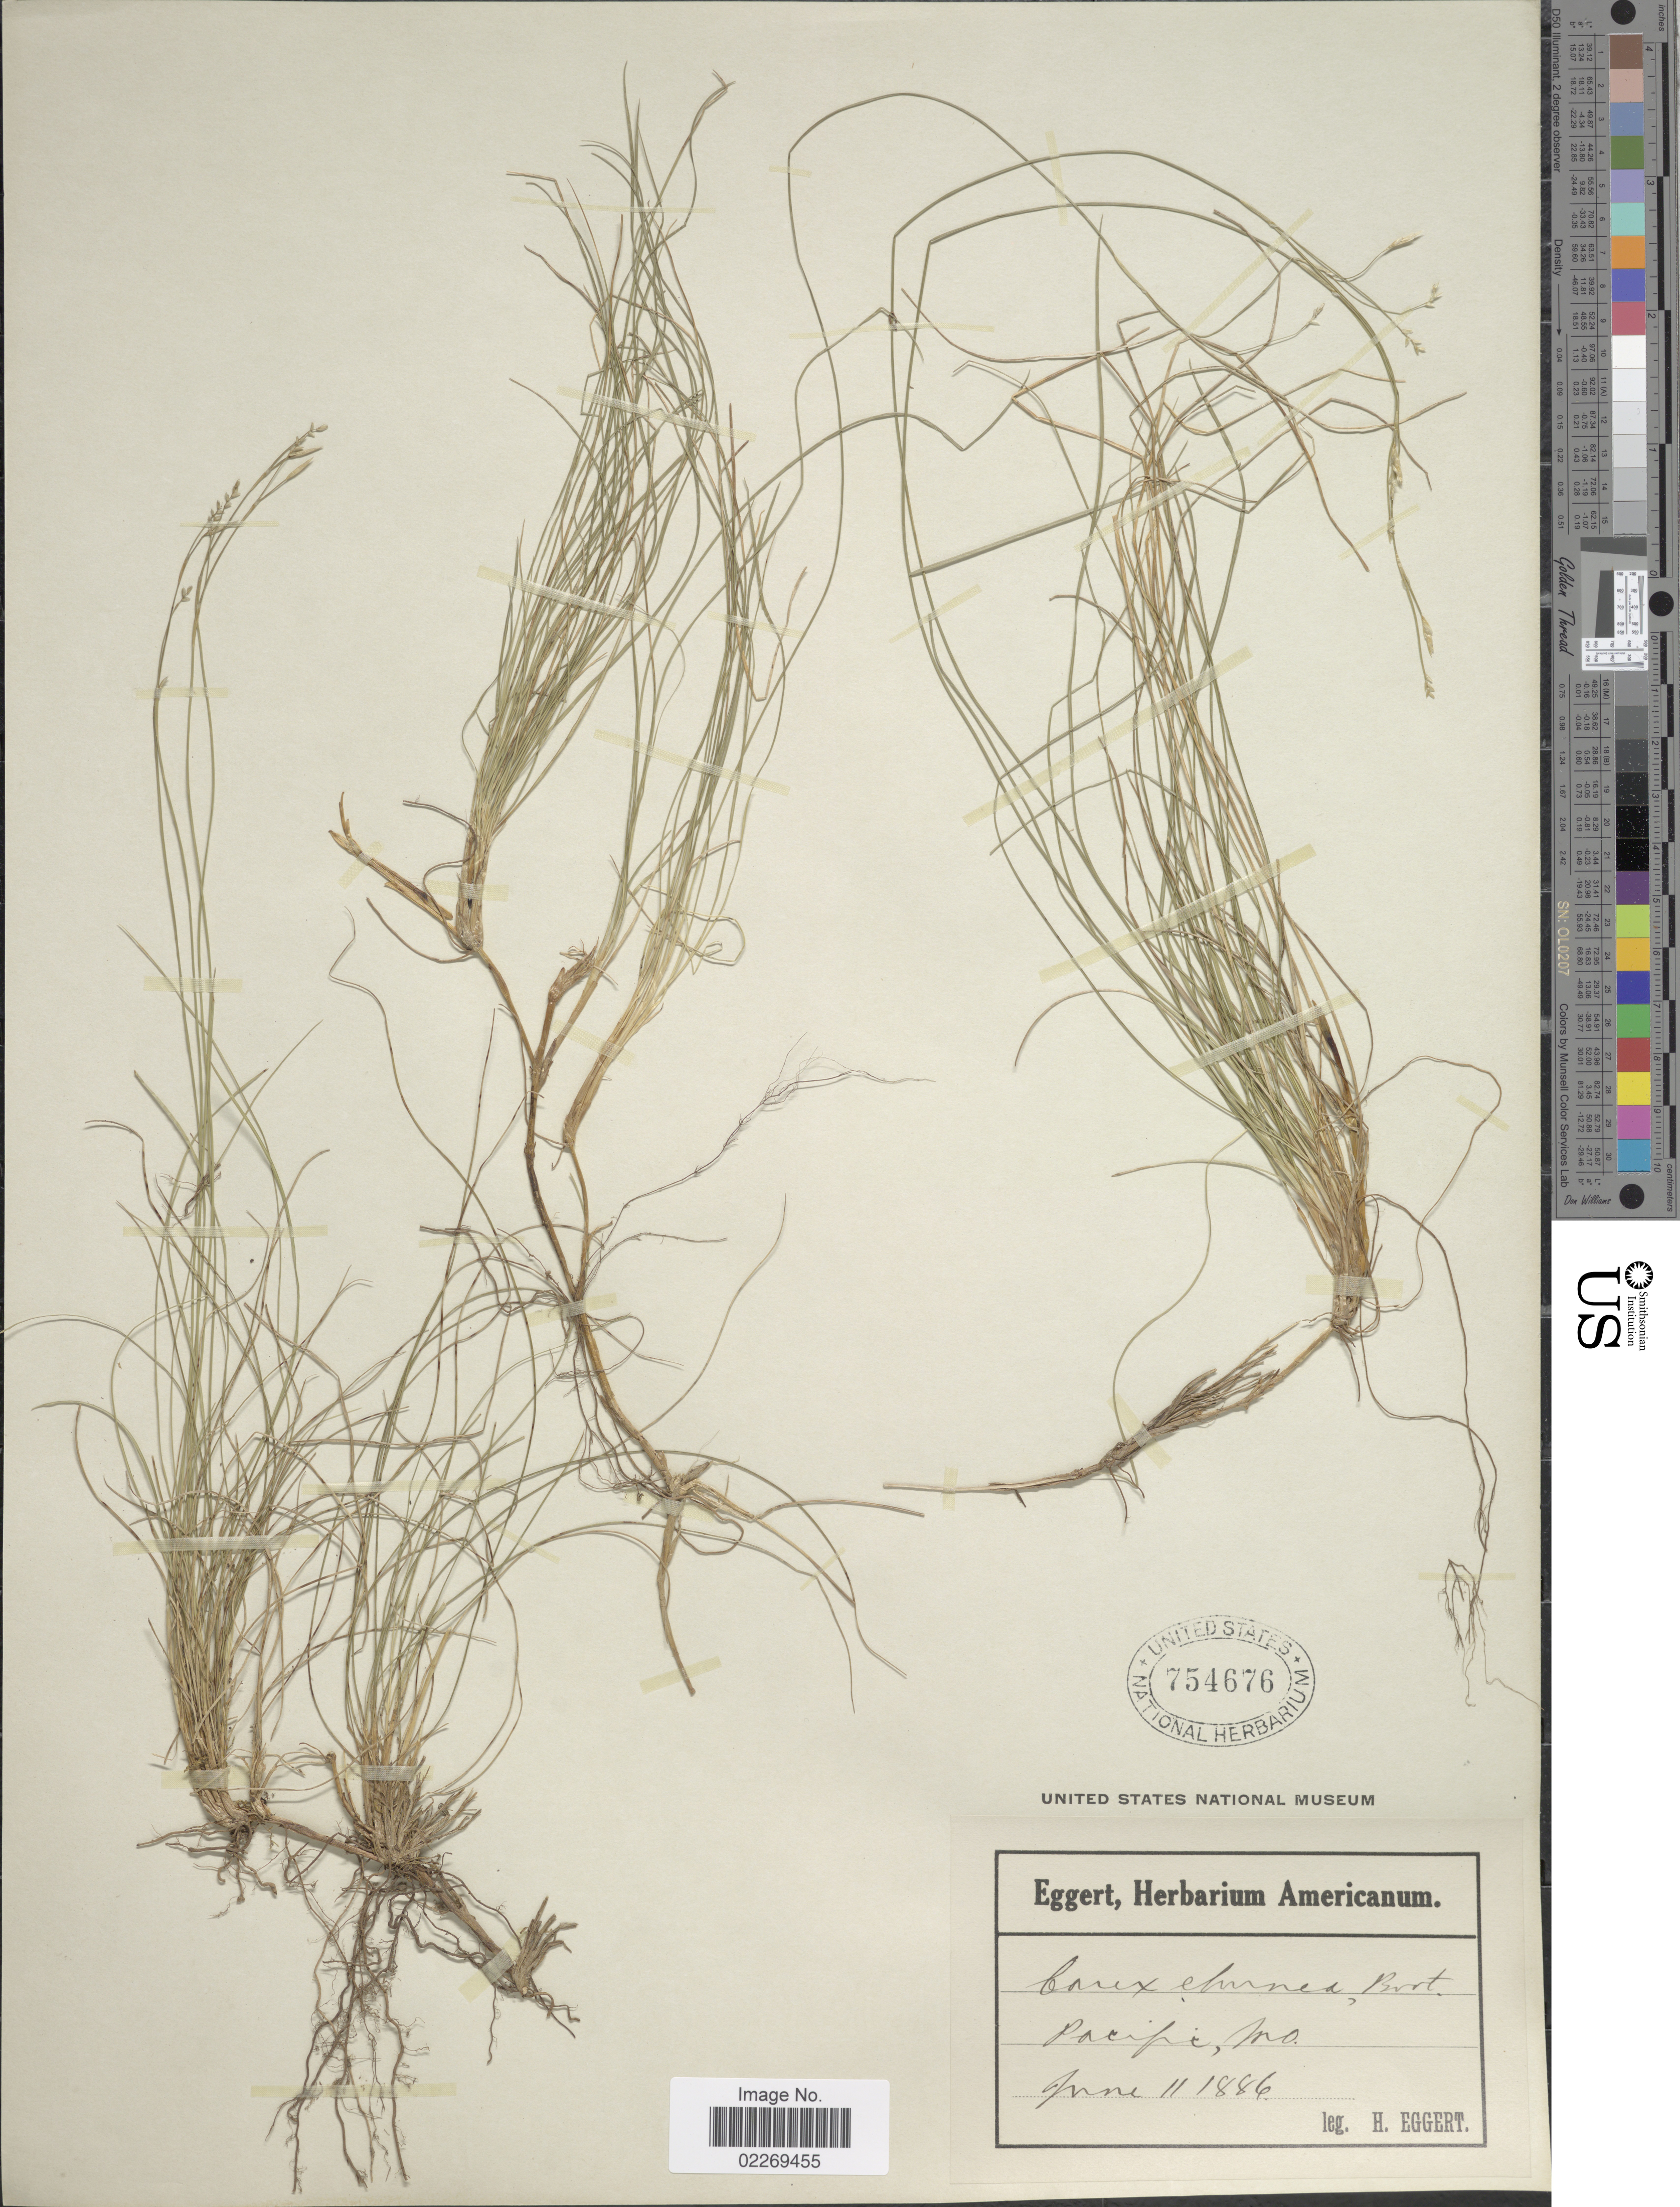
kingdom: Plantae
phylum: Tracheophyta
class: Liliopsida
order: Poales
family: Cyperaceae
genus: Carex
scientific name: Carex eburnea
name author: Boott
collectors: H. Eggert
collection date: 1886-06-11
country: United States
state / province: Missouri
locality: Pacific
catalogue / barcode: US 754676